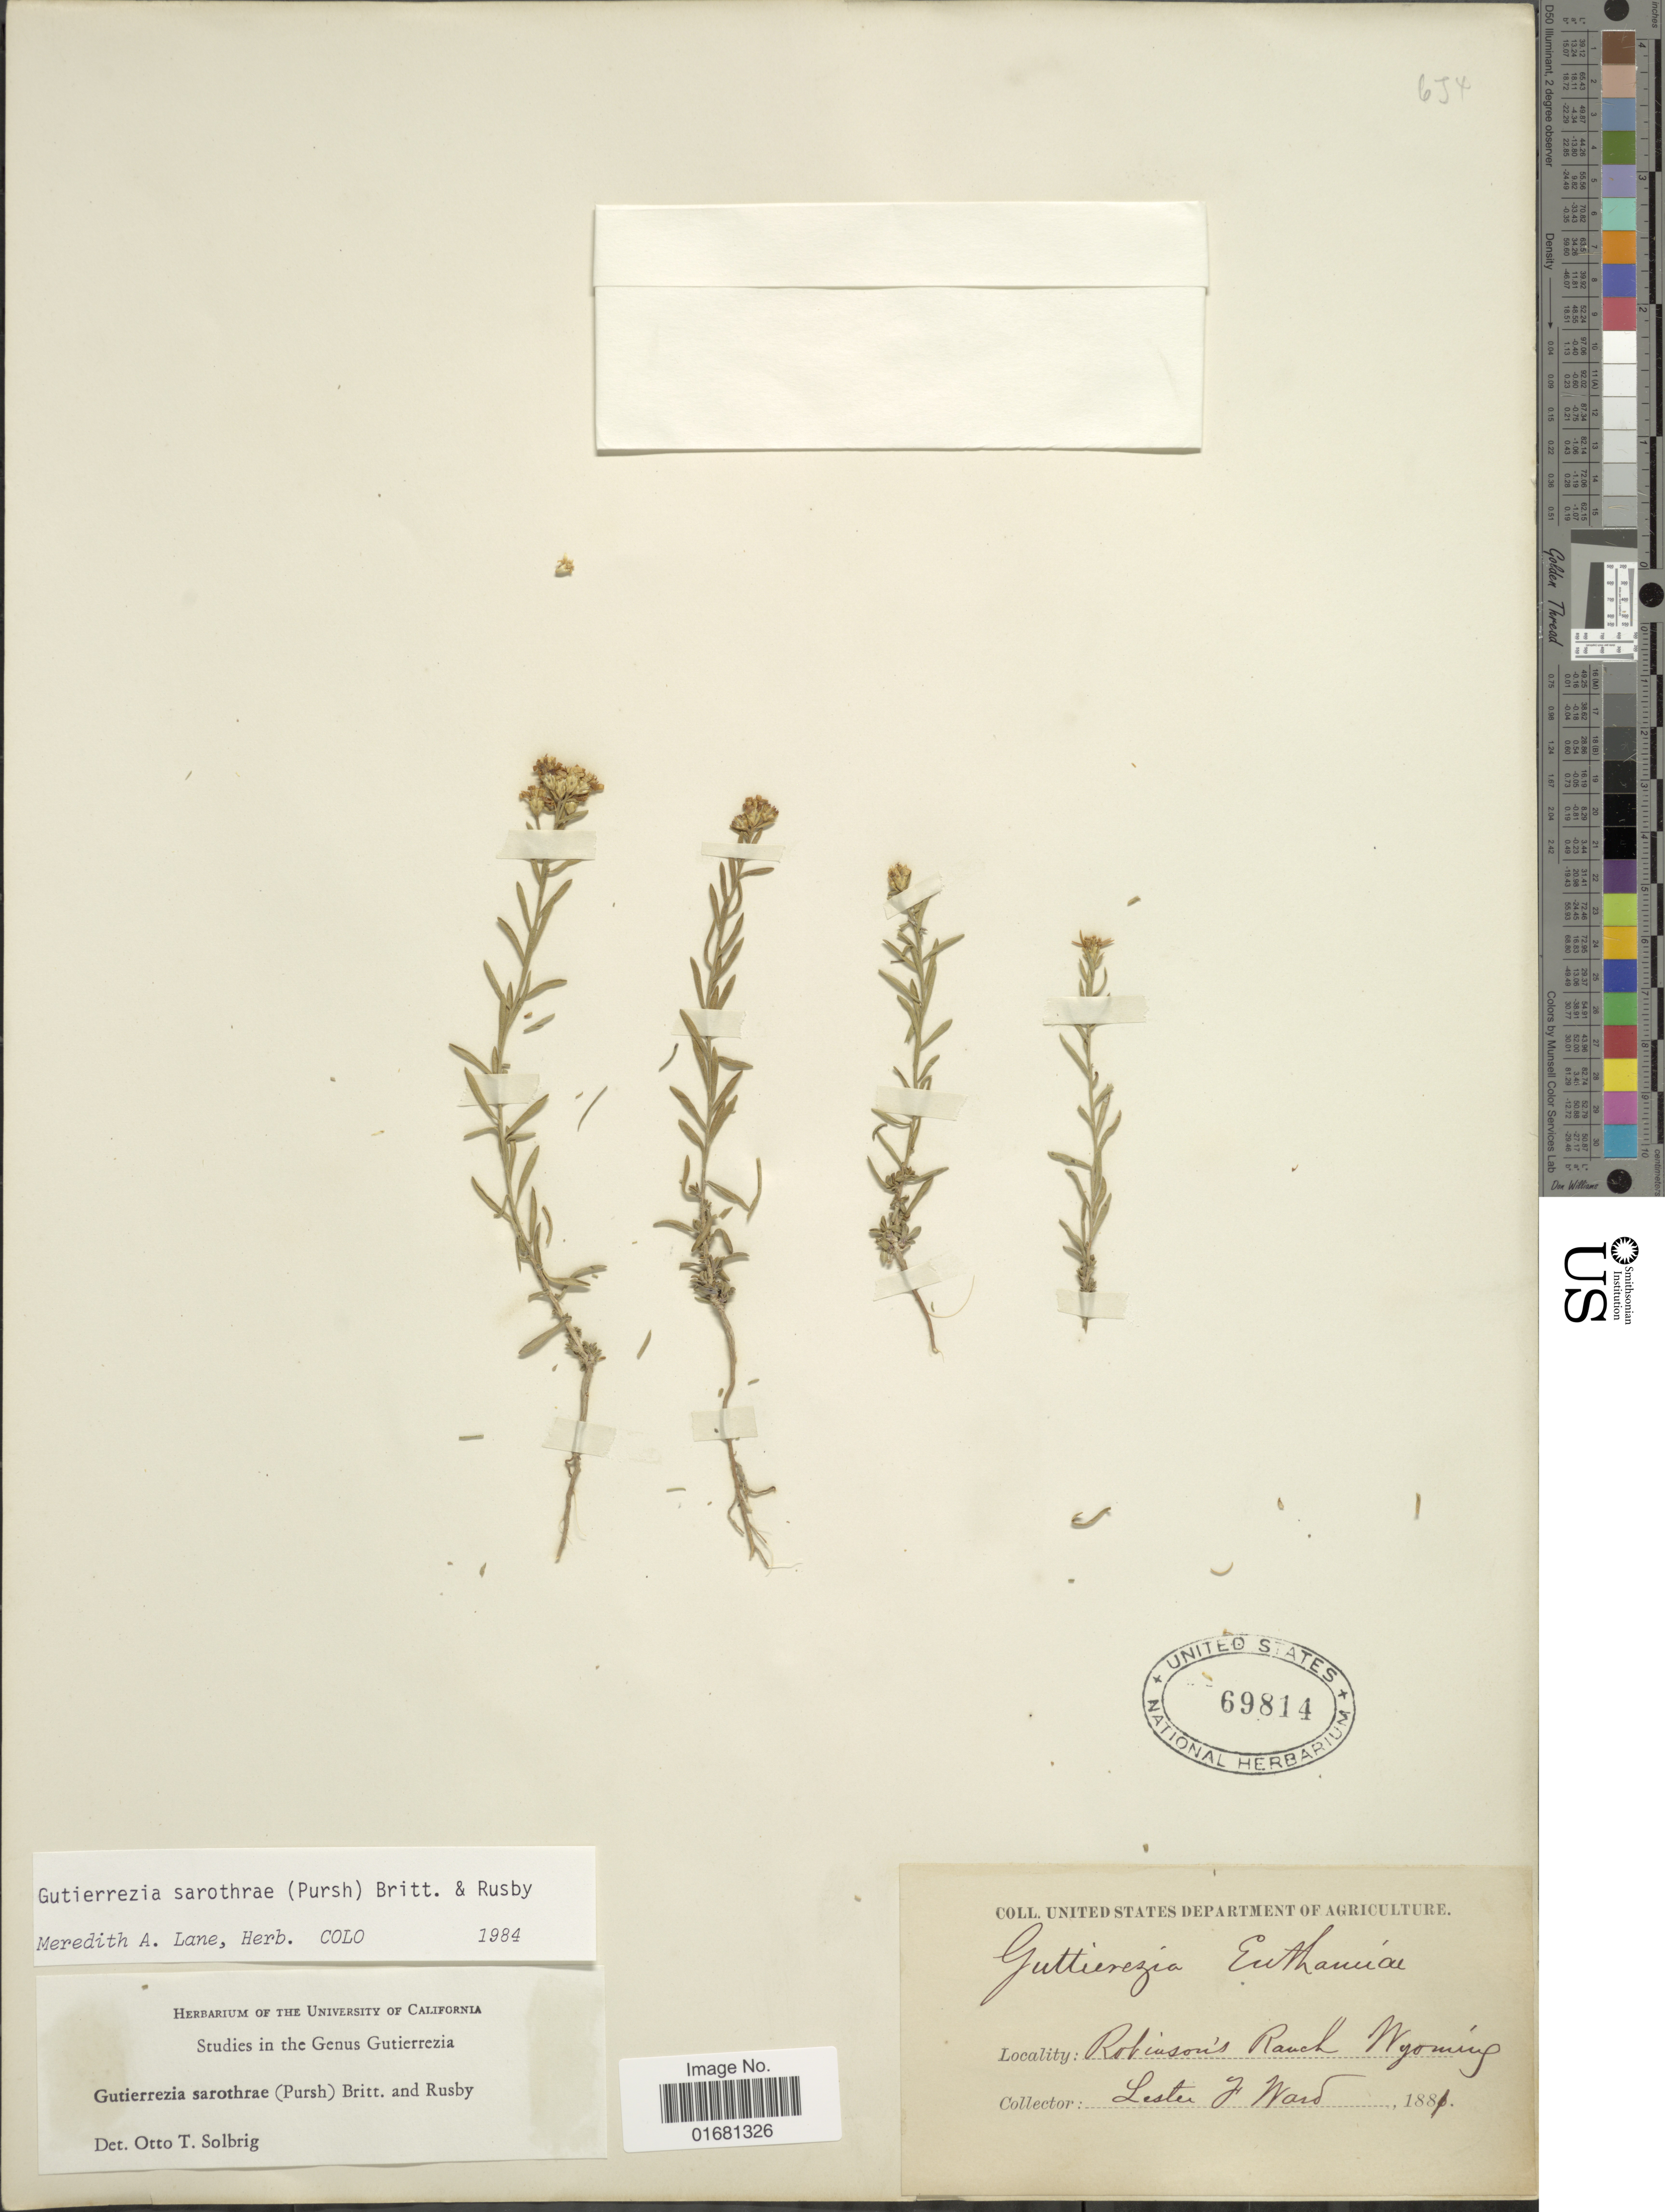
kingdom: Plantae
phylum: Tracheophyta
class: Magnoliopsida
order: Asterales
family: Asteraceae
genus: Gutierrezia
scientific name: Gutierrezia sarothrae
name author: (Pursh) Britton & Rusby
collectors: L. F. Ward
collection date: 1881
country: United States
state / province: Wyoming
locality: Robinson's Ranch Wyoming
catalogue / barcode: US 69814